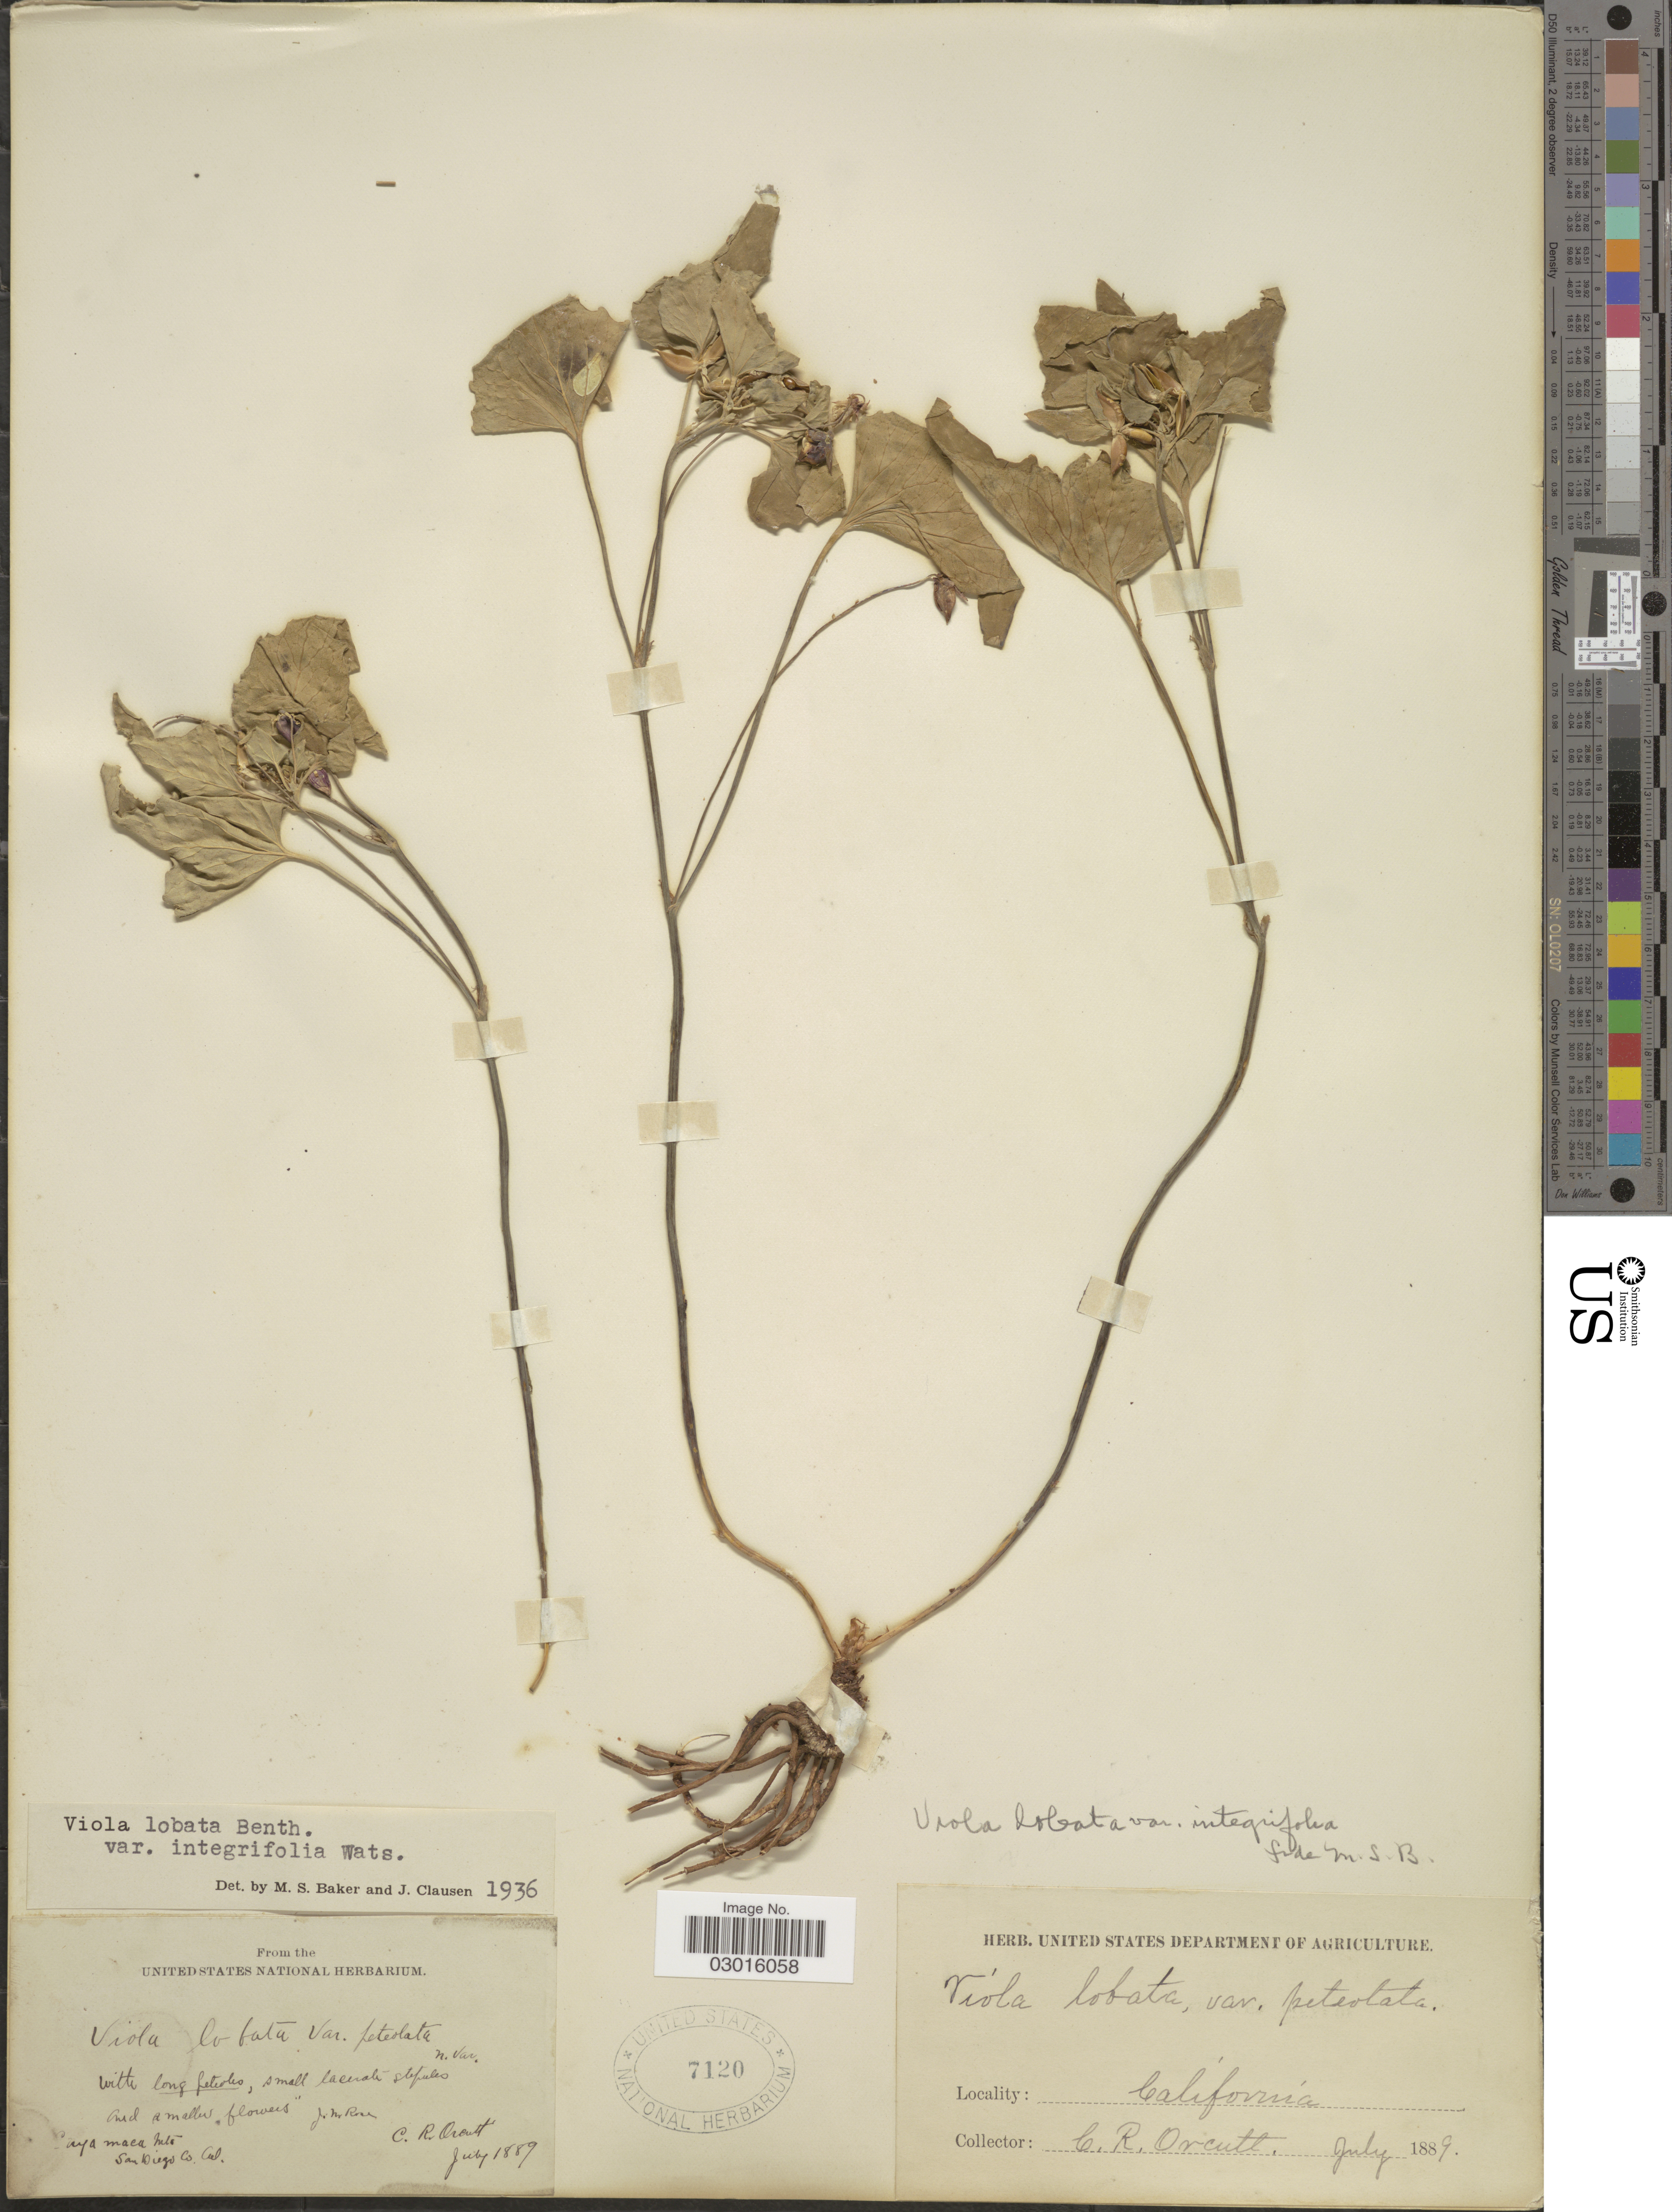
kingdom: Plantae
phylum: Tracheophyta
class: Magnoliopsida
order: Malpighiales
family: Violaceae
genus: Viola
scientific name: Viola lobata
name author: Benth.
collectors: C. R. Orcutt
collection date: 1889-07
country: United States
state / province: California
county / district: San Diego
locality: Cuyamaca Mts, San Diego Co.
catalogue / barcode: US 7120